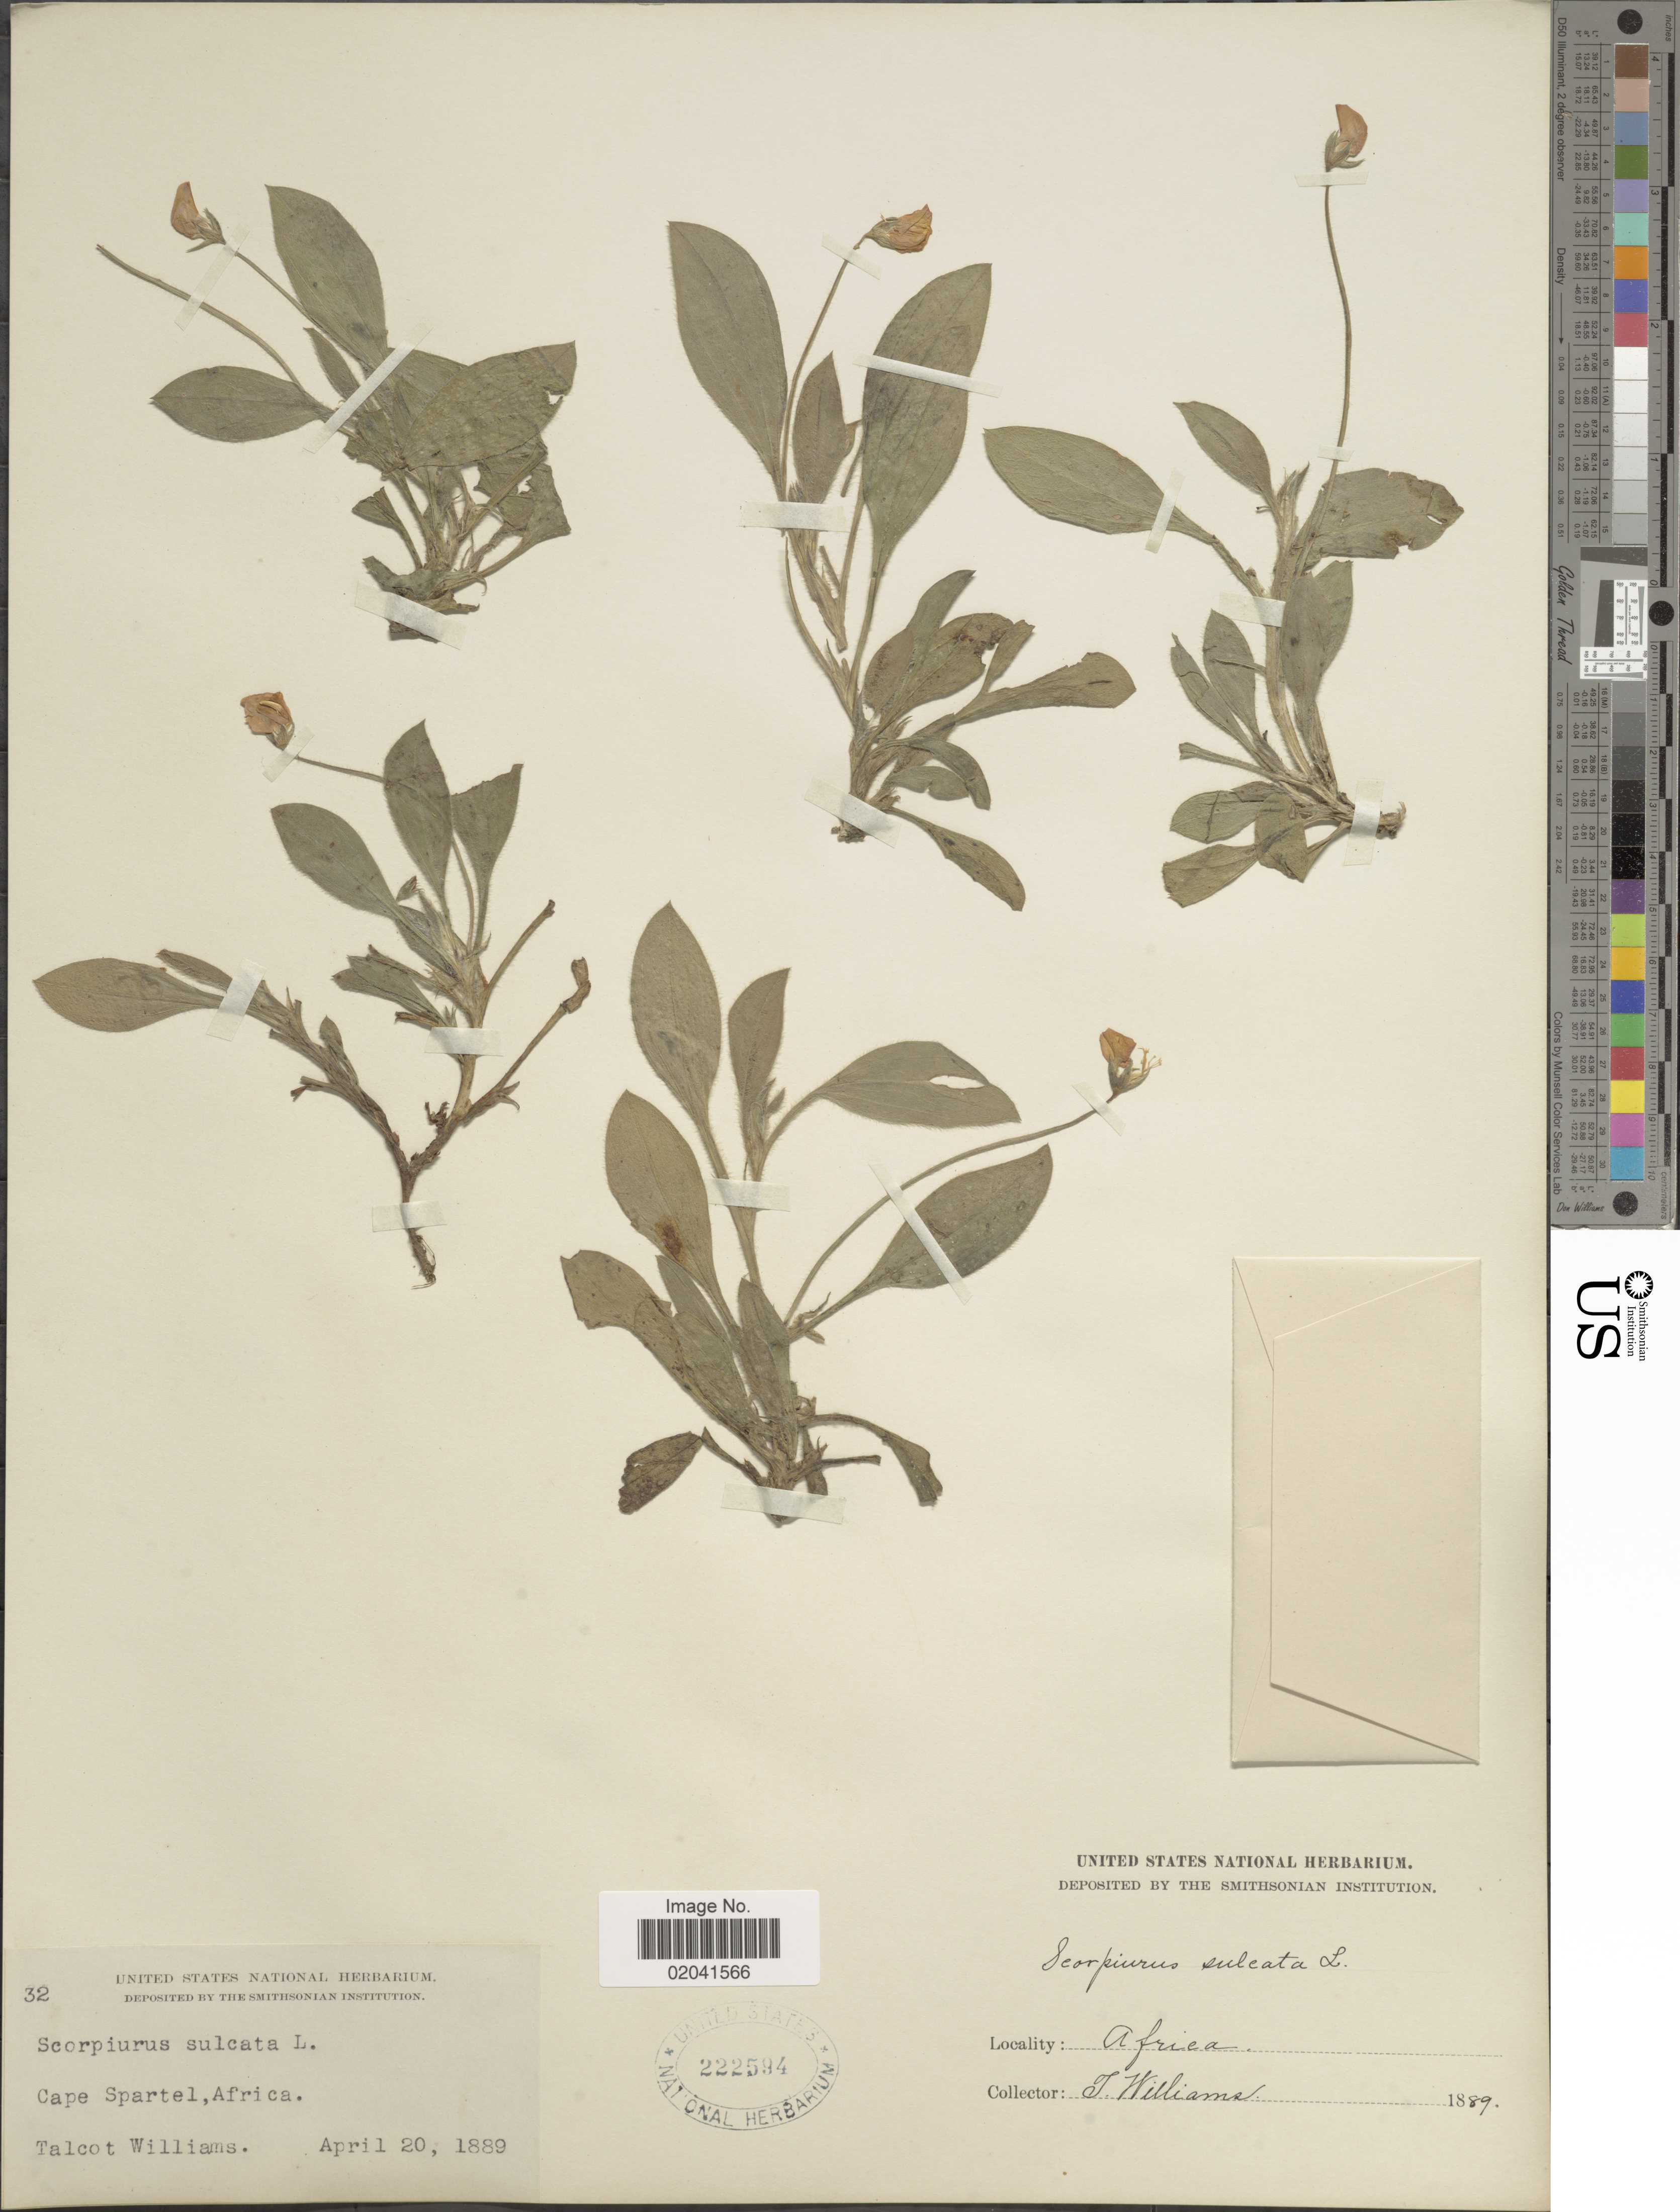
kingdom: Plantae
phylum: Tracheophyta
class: Magnoliopsida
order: Fabales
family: Fabaceae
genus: Scorpiurus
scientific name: Scorpiurus sulcata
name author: L.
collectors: T. Williams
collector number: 32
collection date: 1889-04-20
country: Morocco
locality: Cape Spartel, Africa.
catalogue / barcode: US 222594